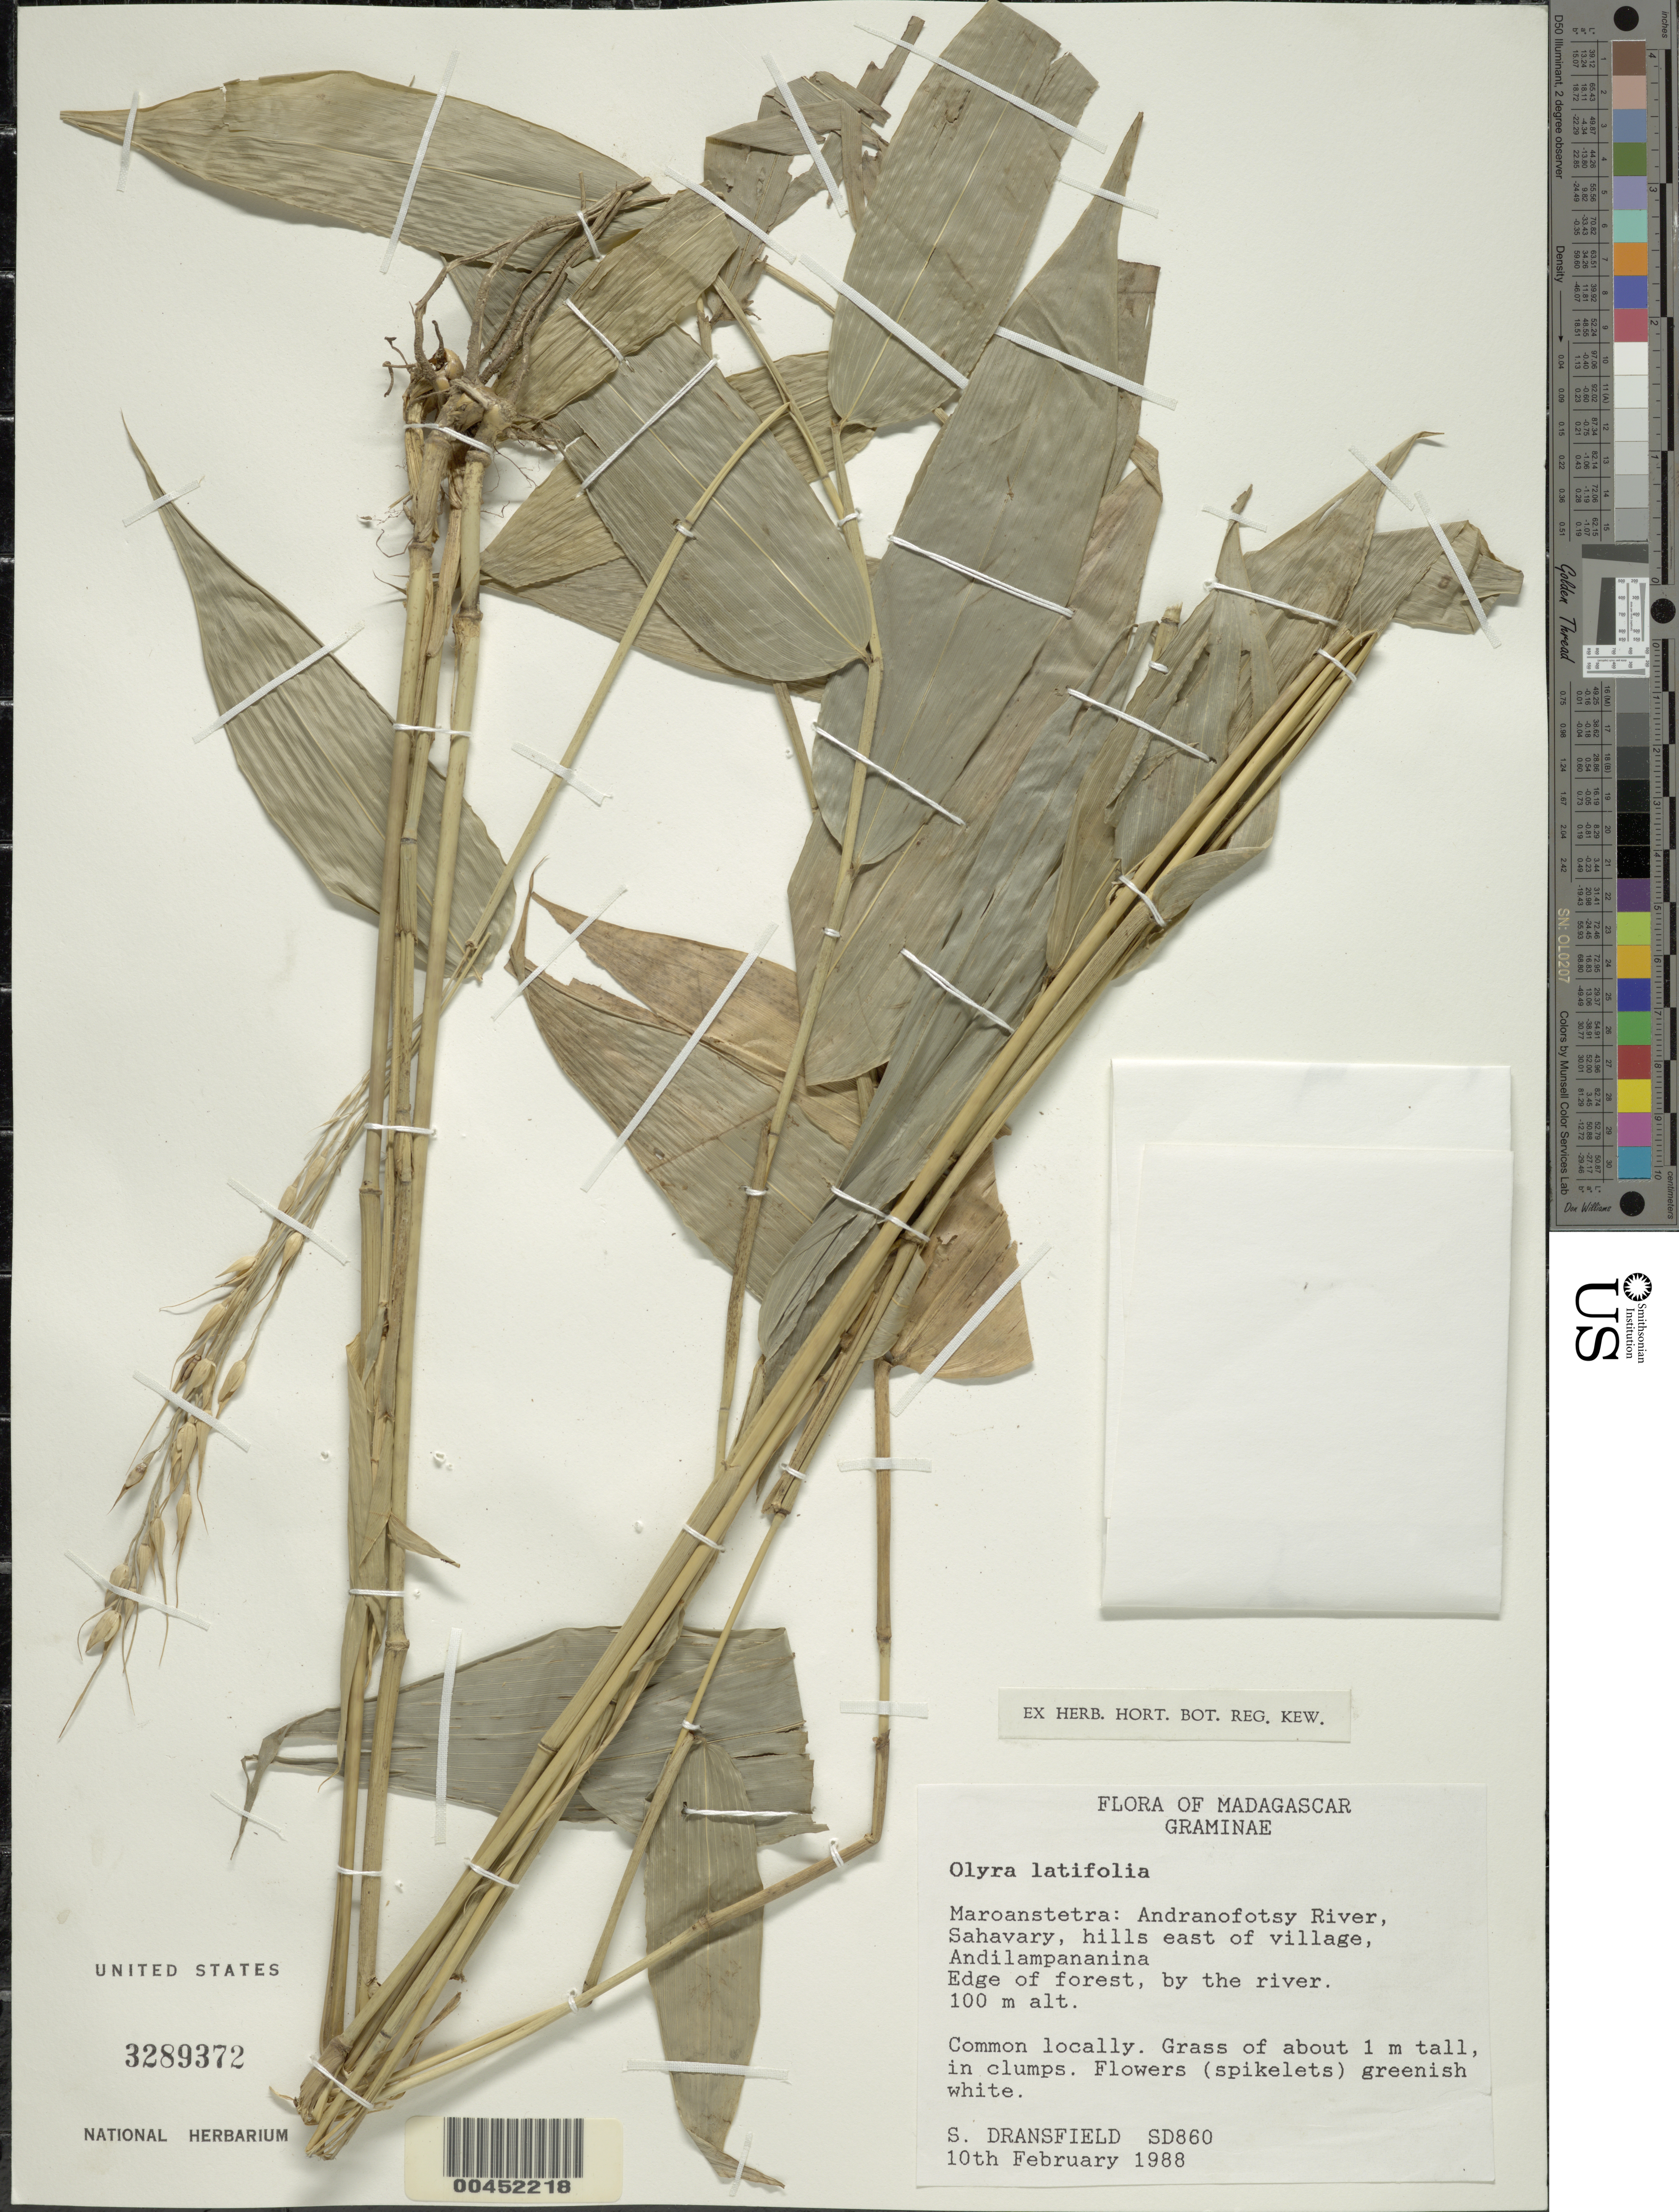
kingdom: Plantae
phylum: Tracheophyta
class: Liliopsida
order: Poales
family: Poaceae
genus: Olyra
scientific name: Olyra latifolia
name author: L.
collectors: S. Dransfield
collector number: Sd860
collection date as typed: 10 Feb 1988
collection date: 1988-02-10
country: Madagascar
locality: Maroantsetra, andranofotsy river, sahavary, hills e of village, andilampananina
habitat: Edge of forest, by the river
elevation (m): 100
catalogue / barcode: US 3289372